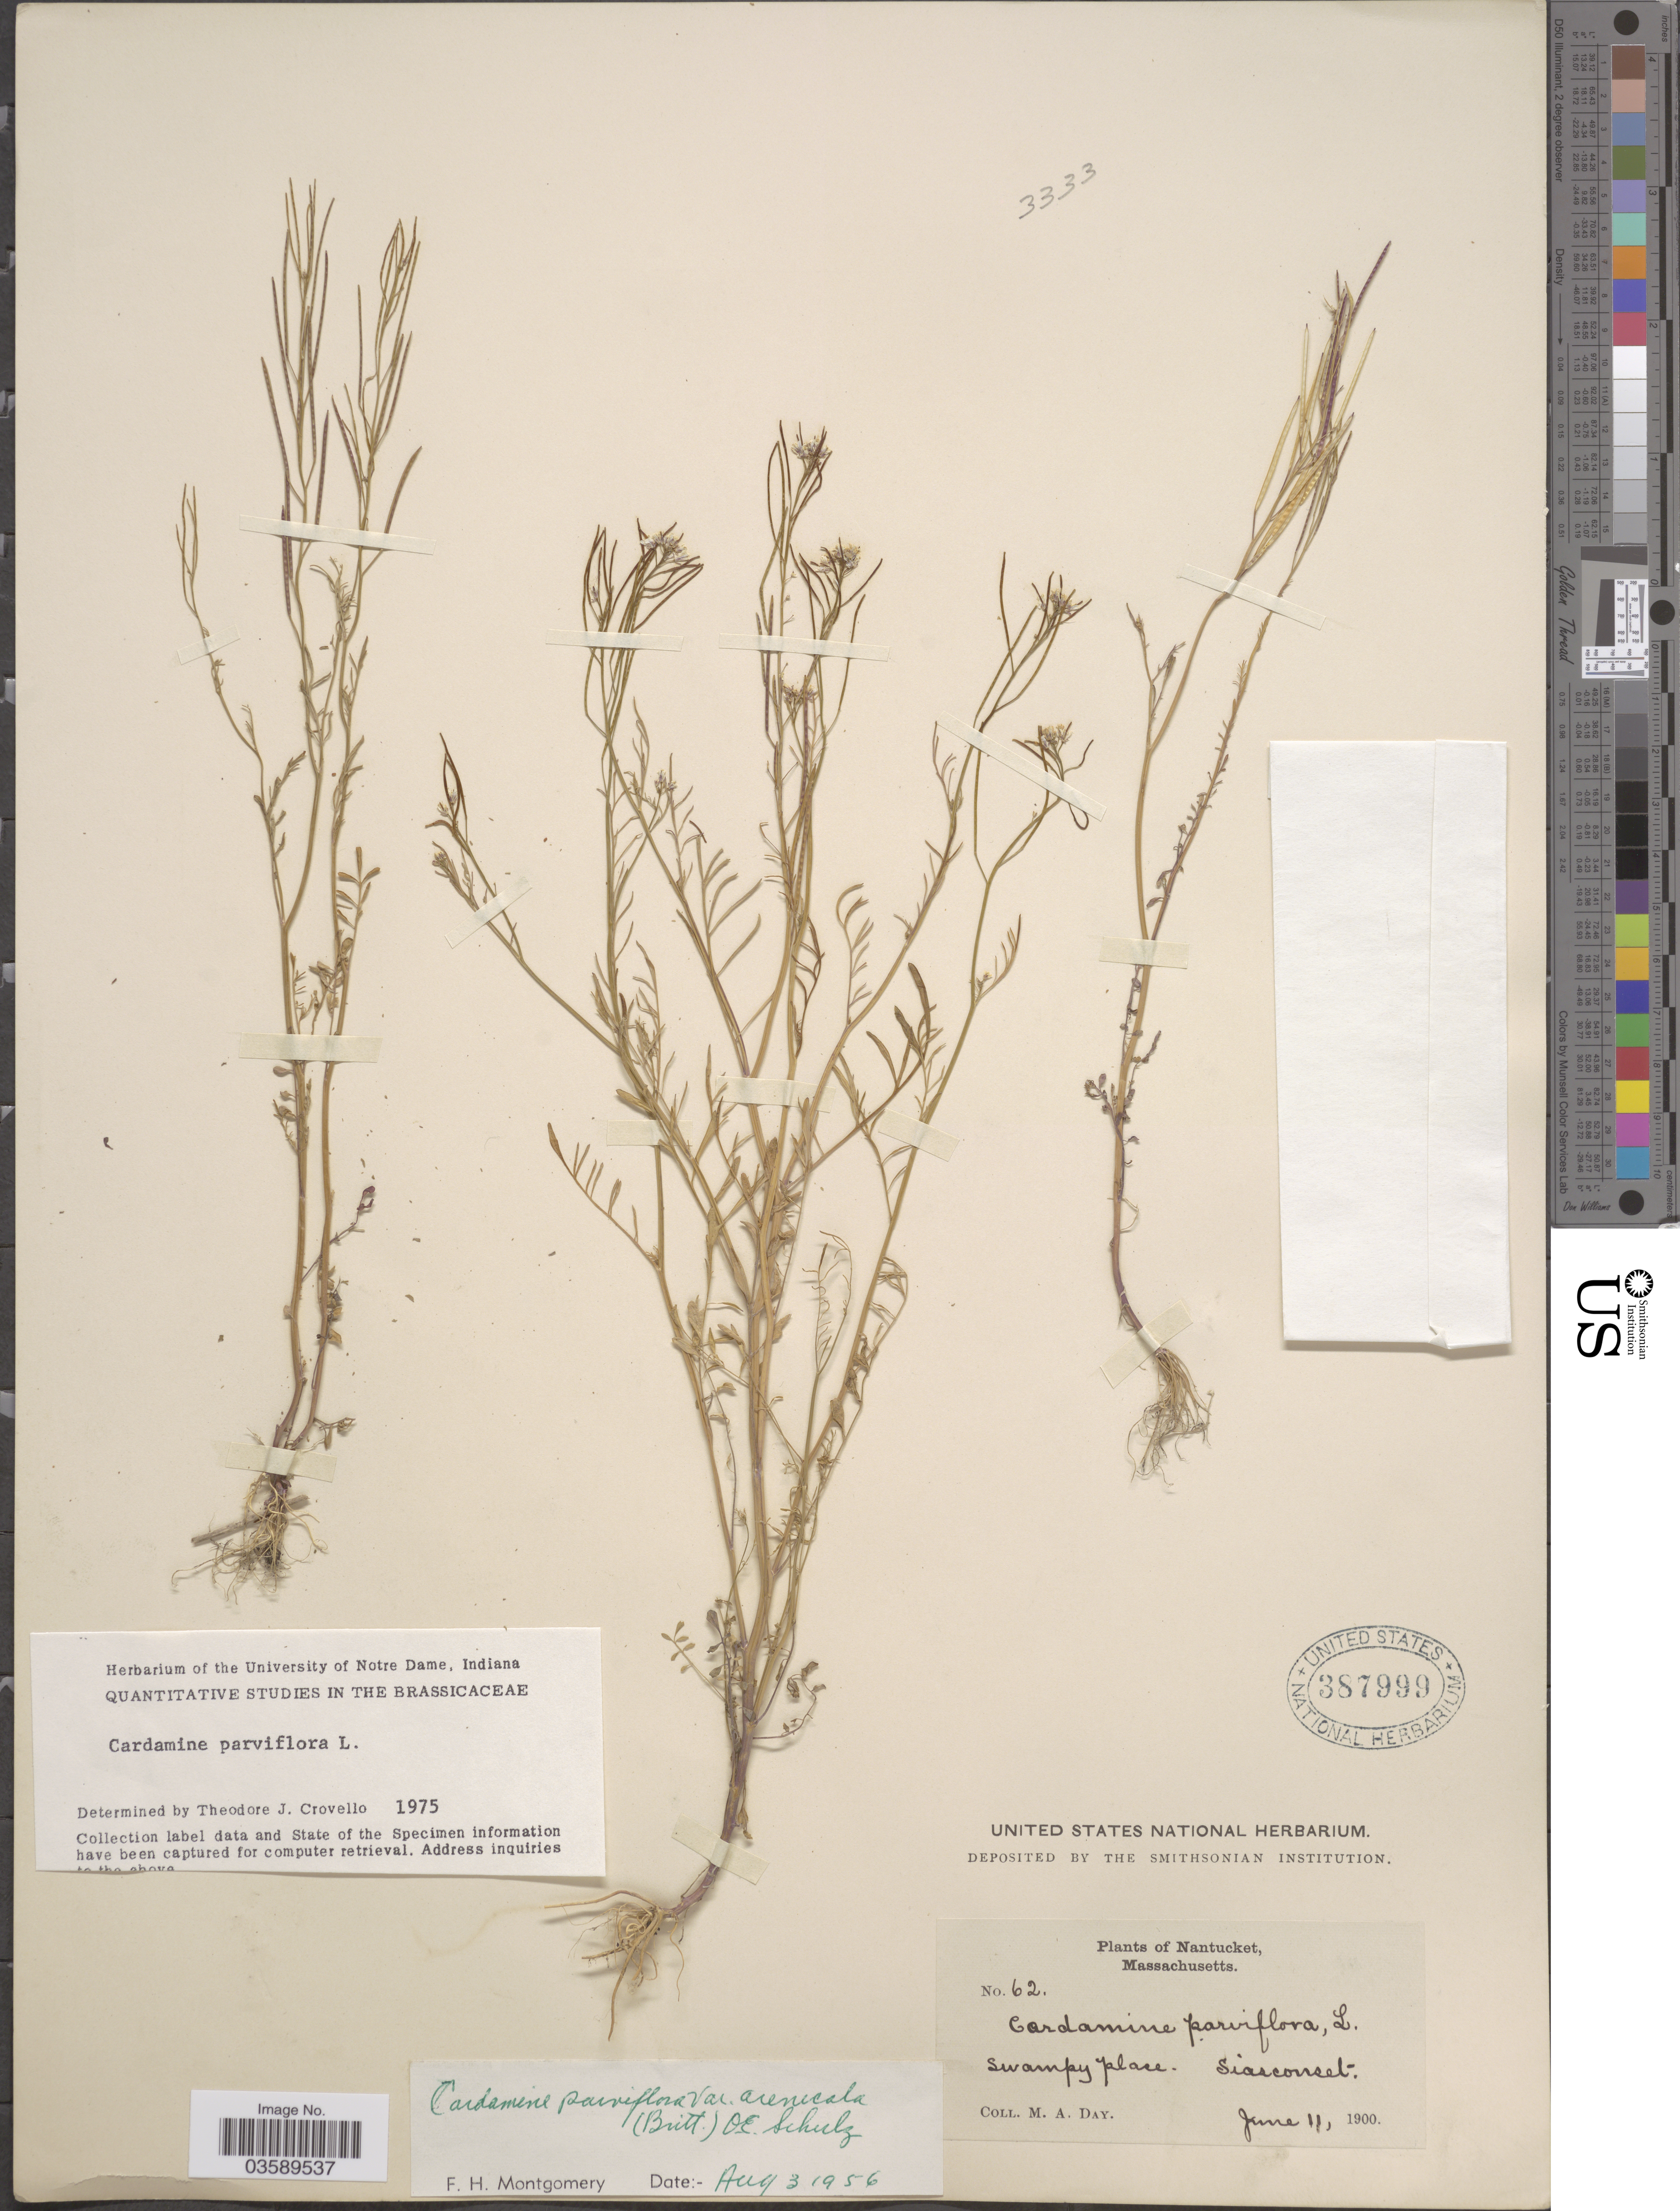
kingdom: Plantae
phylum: Tracheophyta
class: Magnoliopsida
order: Brassicales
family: Brassicaceae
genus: Cardamine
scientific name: Cardamine parviflora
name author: L.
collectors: M. Day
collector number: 62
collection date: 1900-06-11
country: United States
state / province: Massachusetts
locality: Nantucket. Siasconset.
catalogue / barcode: US 387999